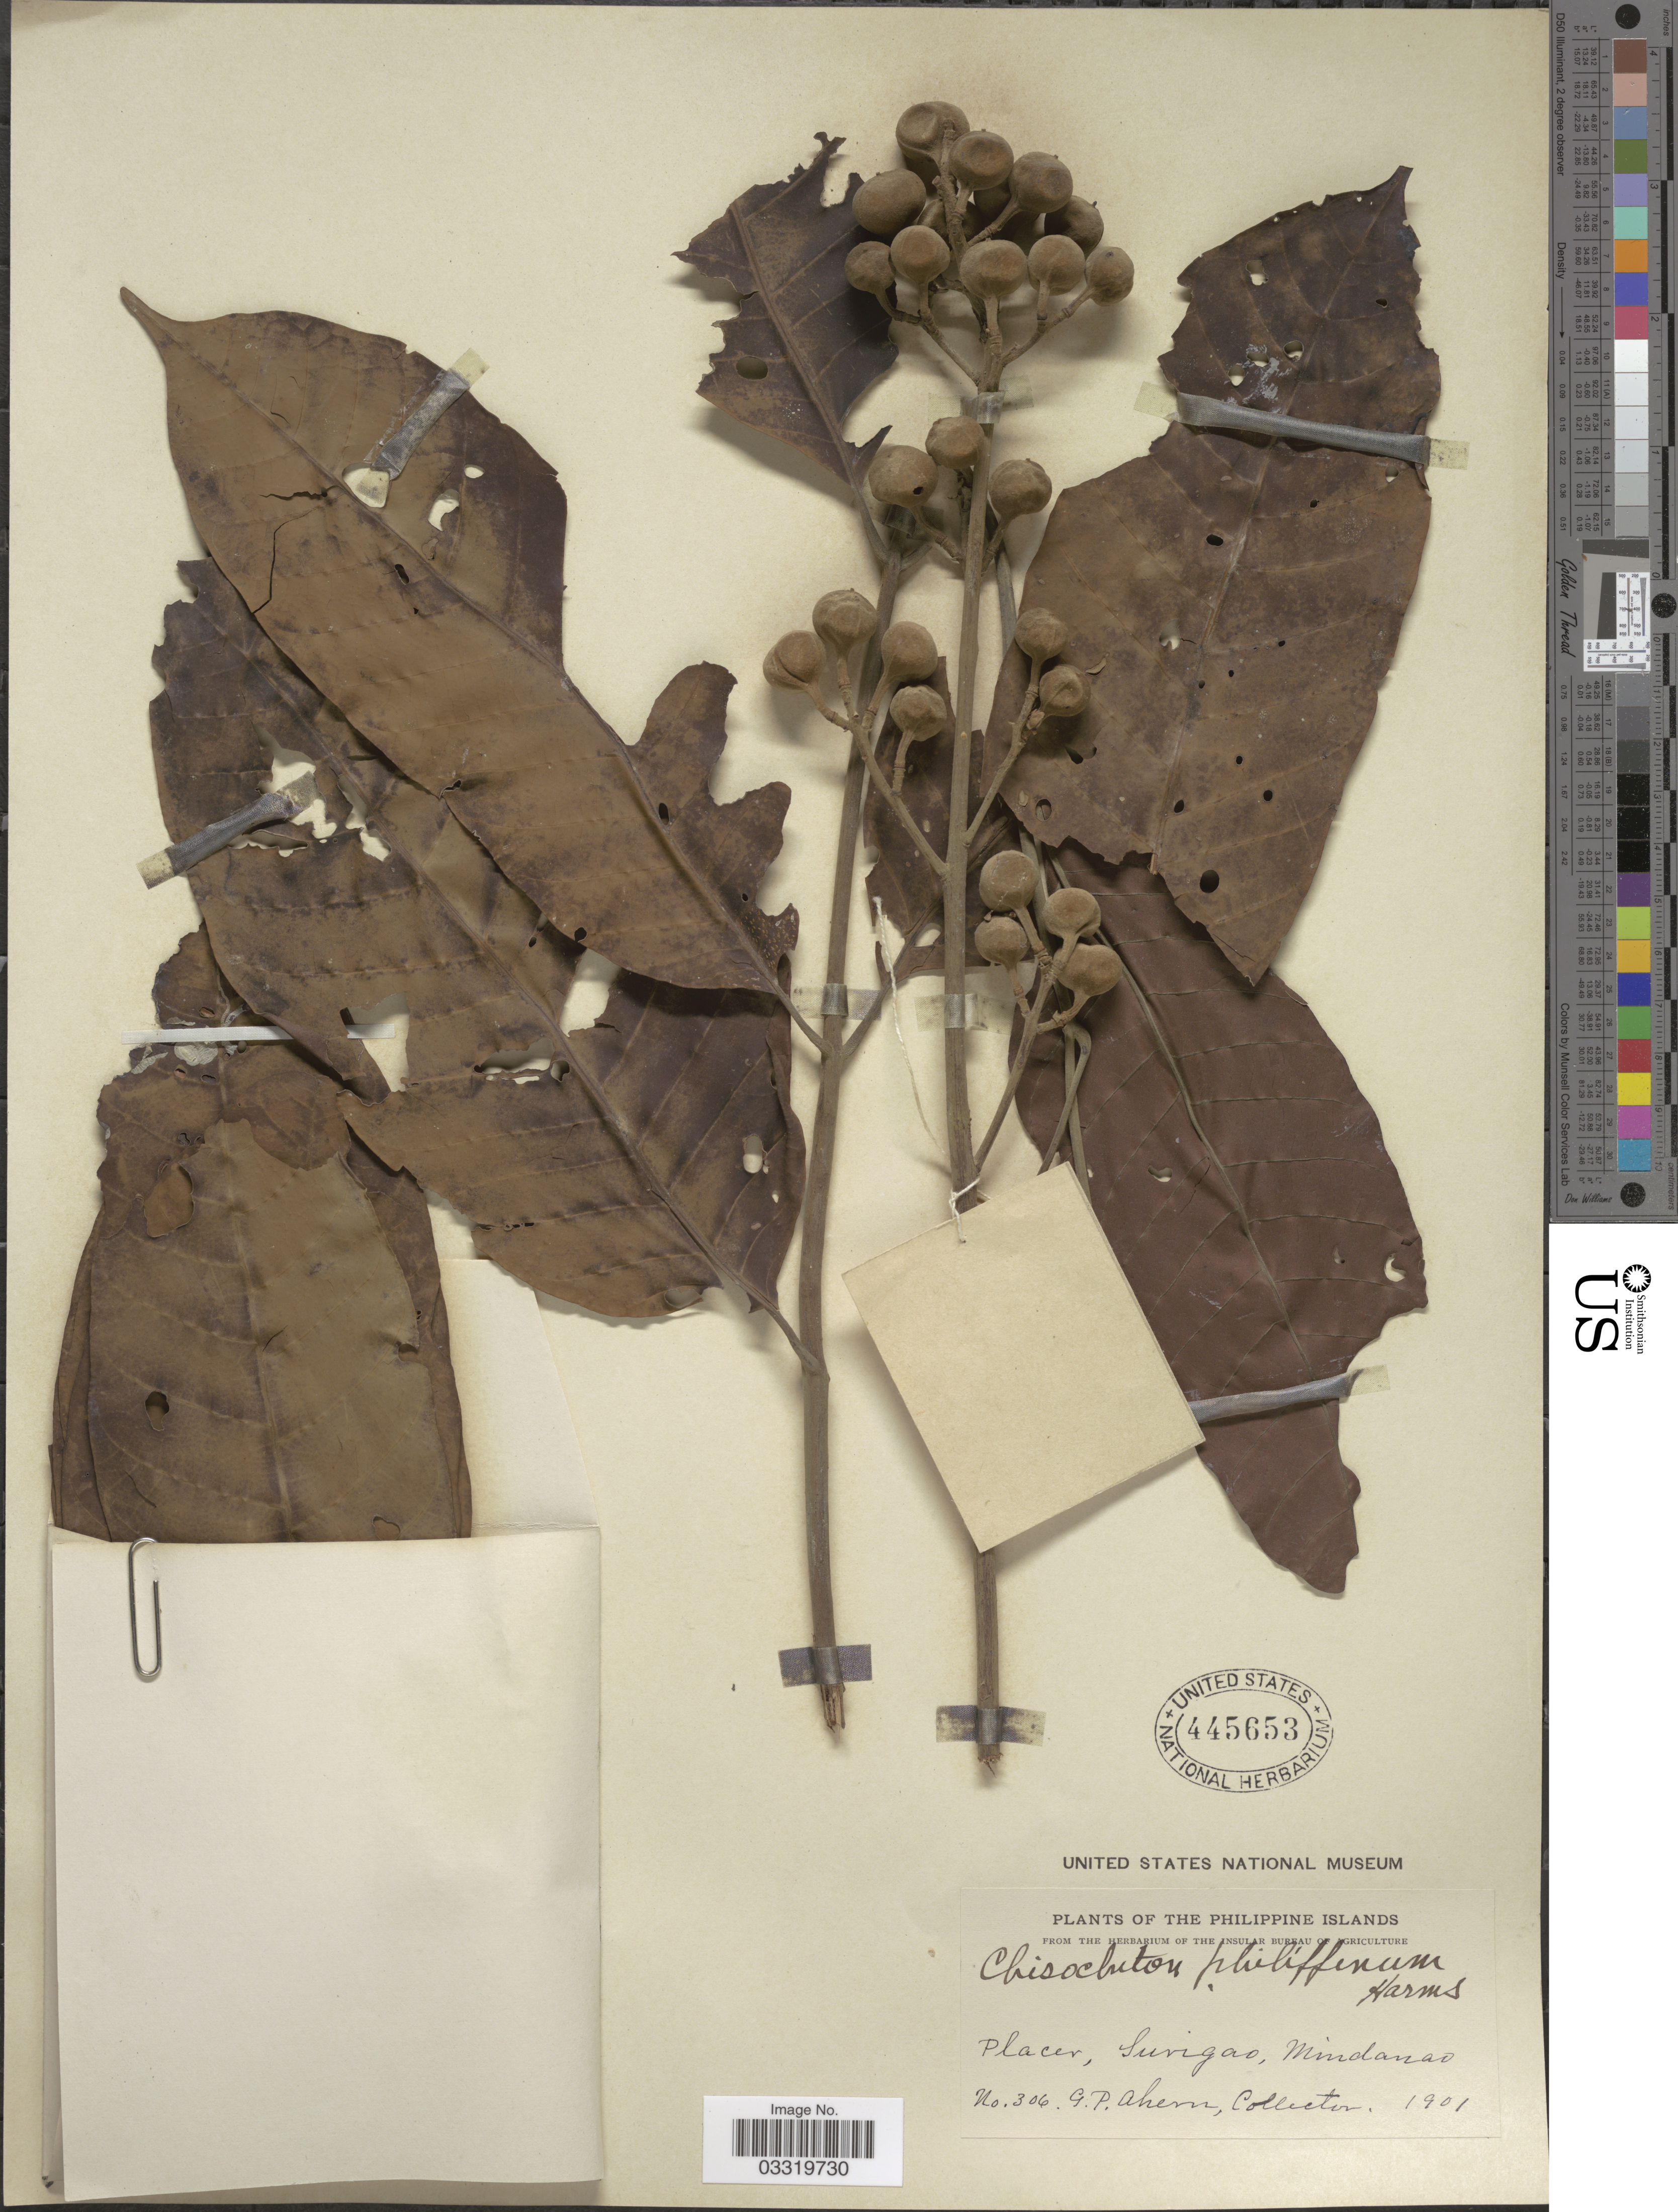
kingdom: Plantae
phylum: Tracheophyta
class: Magnoliopsida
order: Sapindales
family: Meliaceae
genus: Chisocheton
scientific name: Chisocheton pentandrus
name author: (Blanco) Merr.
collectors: G. Ahern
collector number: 306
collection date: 1901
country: Philippines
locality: The Philippine Islands. Placer, Surigao, Mindanao.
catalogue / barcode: US 445653